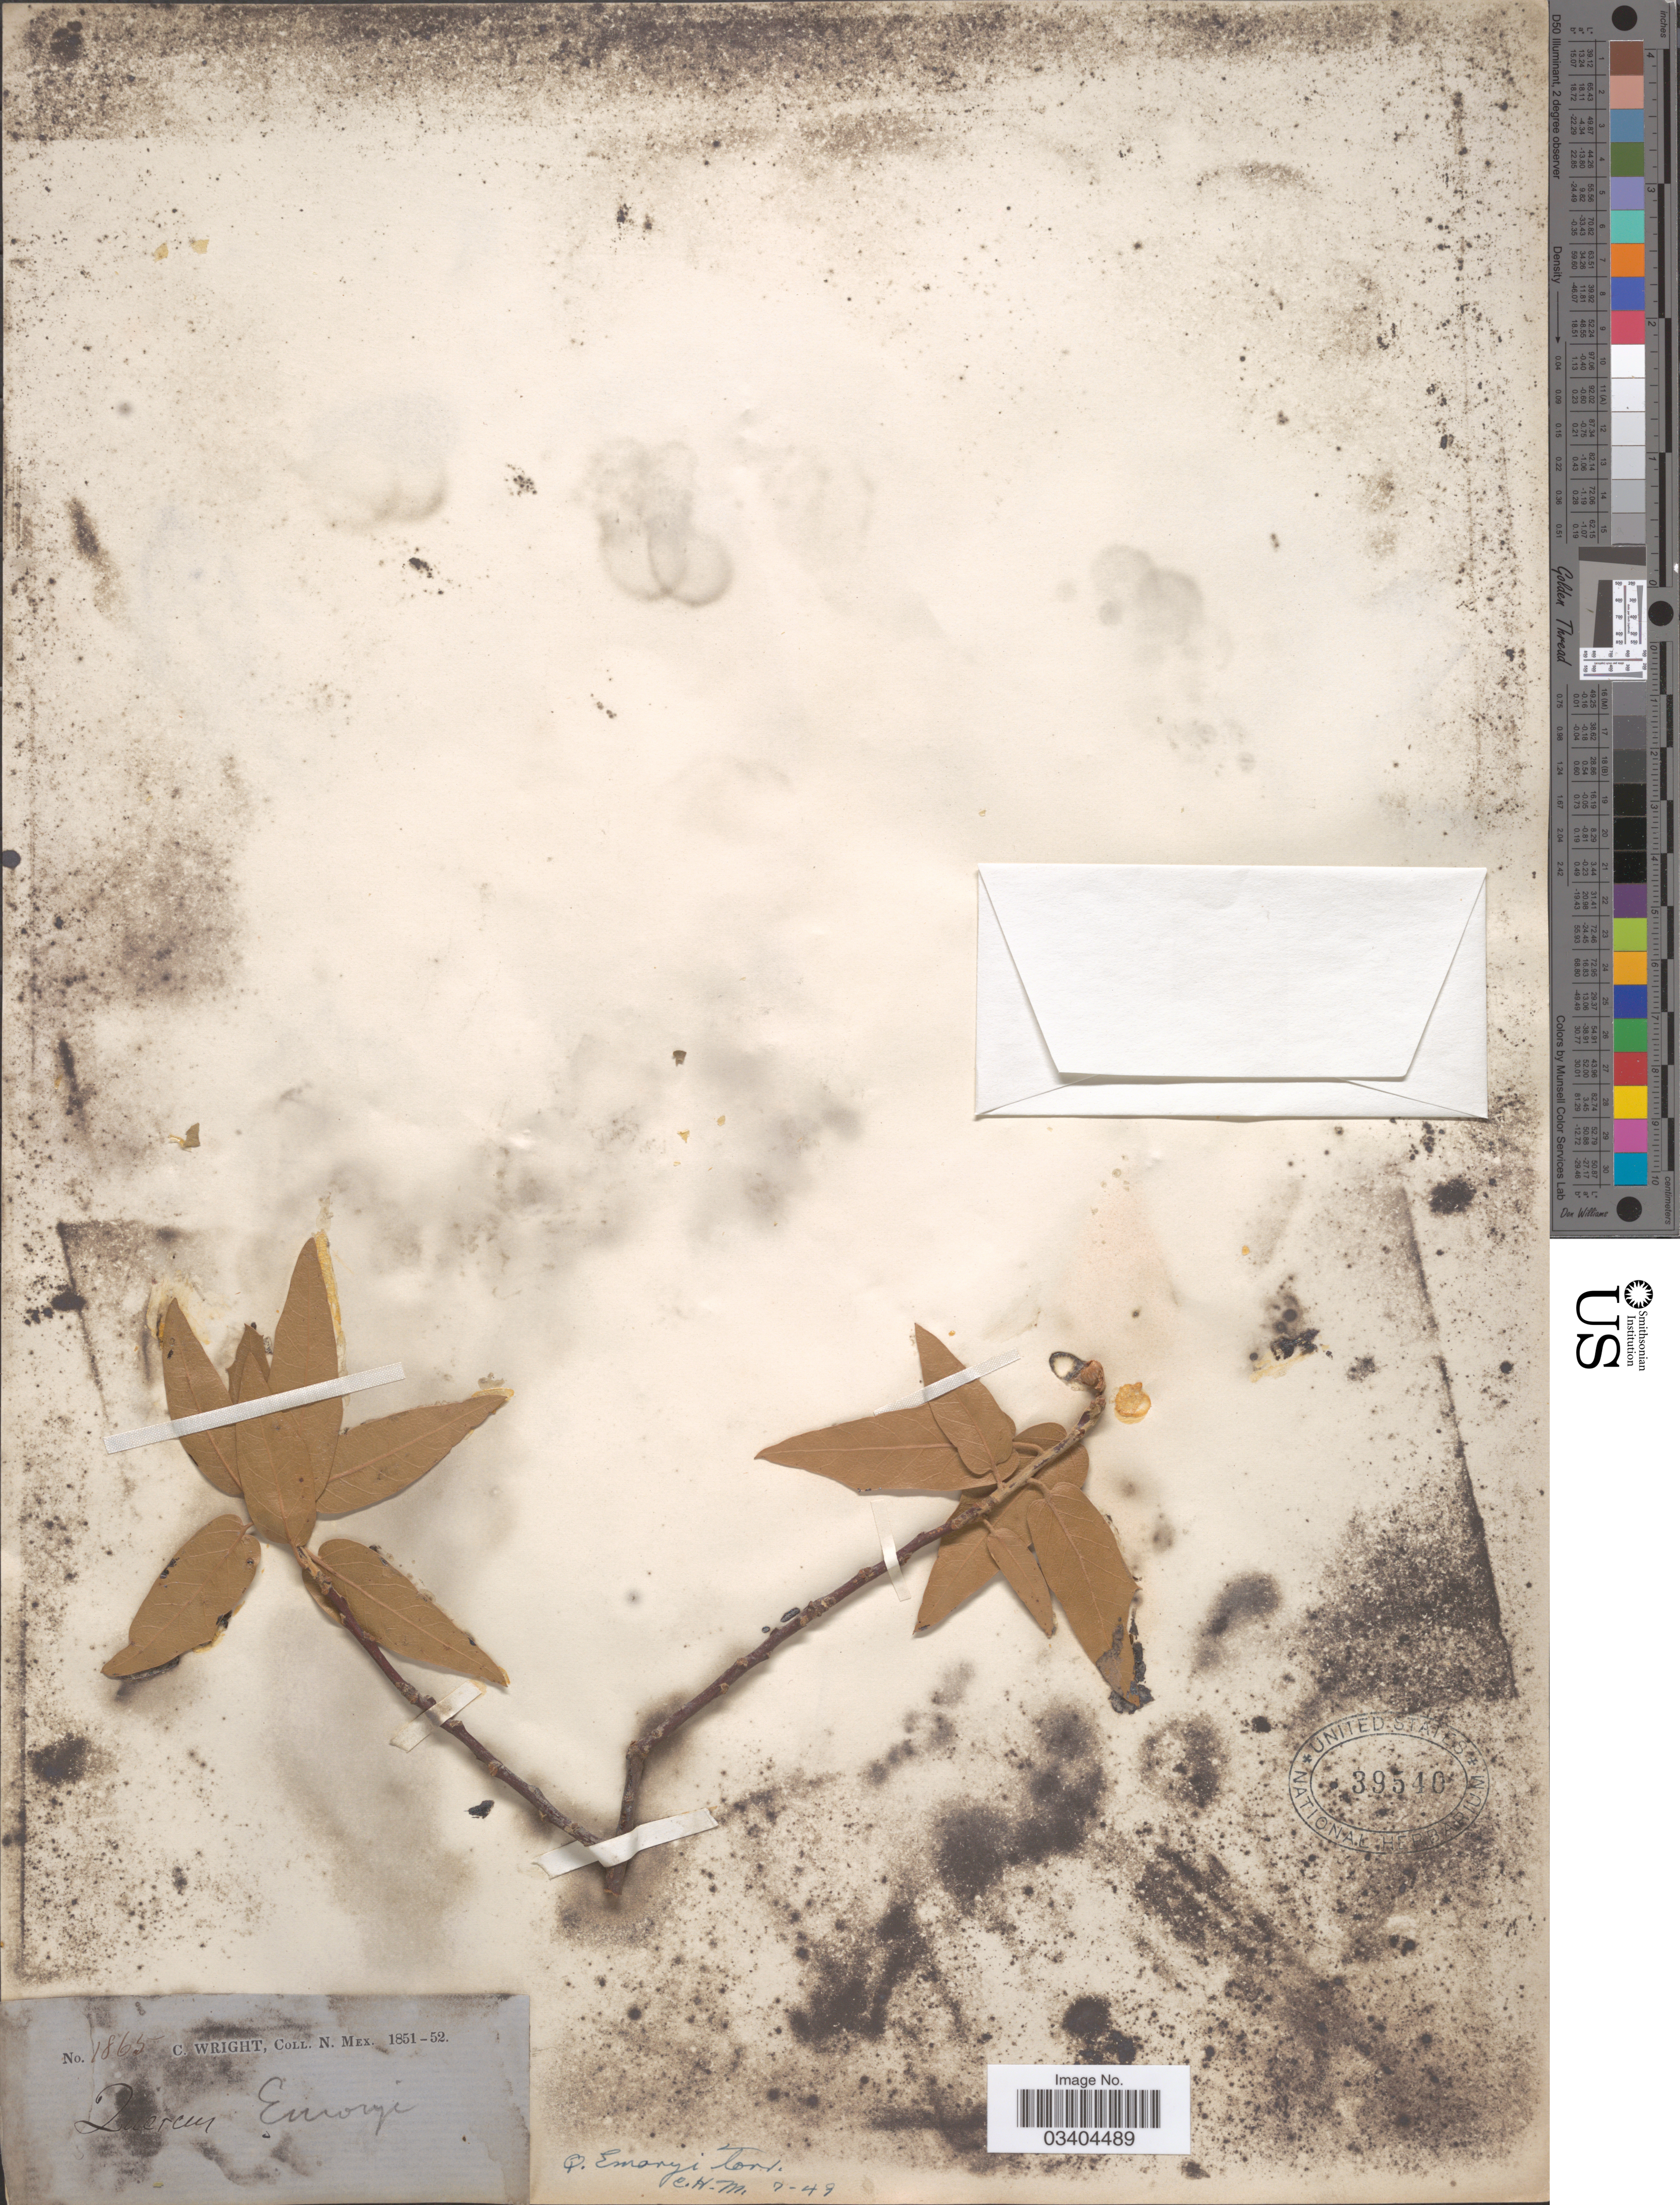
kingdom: Plantae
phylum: Tracheophyta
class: Magnoliopsida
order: Fagales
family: Fagaceae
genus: Quercus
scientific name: Quercus emoryi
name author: Torr. in Emory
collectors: C. Wright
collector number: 1865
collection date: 1851/1852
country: United States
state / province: New Mexico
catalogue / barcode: US 39540